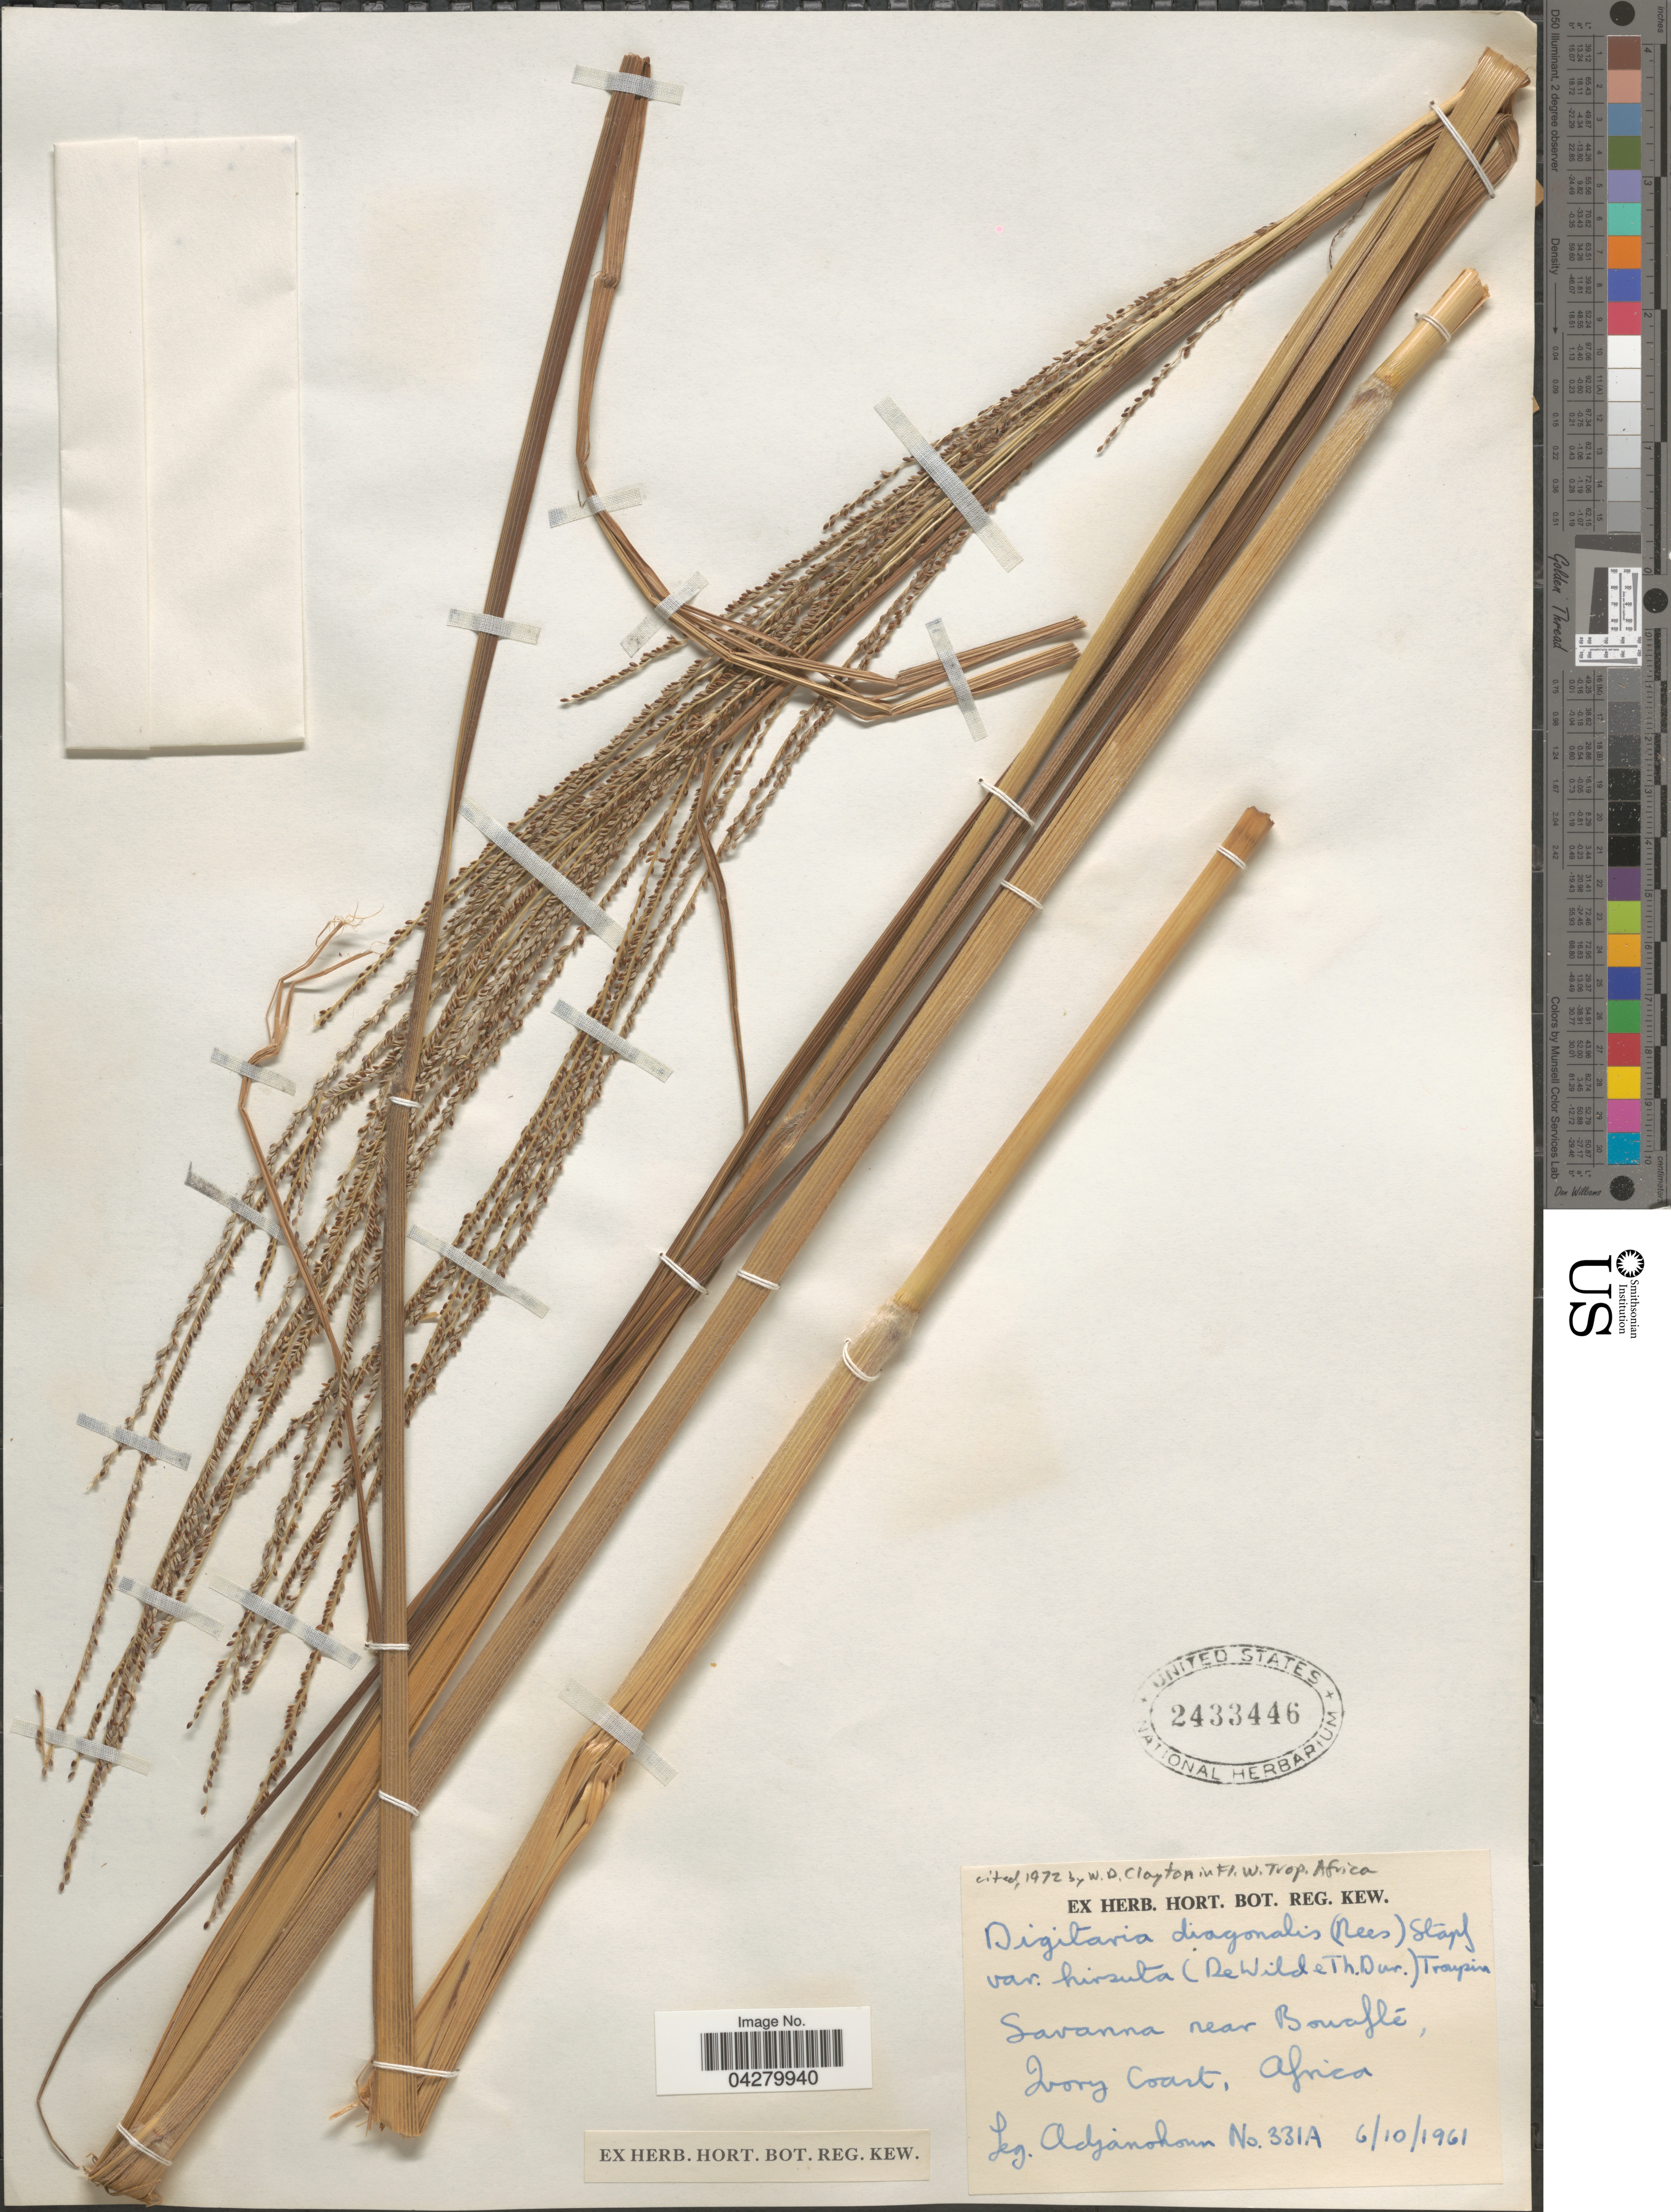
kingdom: Plantae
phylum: Tracheophyta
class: Liliopsida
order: Poales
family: Poaceae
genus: Digitaria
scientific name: Digitaria diagonalis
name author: (Nees) Stapf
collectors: Adjanohoun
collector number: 331A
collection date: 1961-10-06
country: Ivory Coast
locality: Savanna near Bouafte.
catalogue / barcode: US 2433446